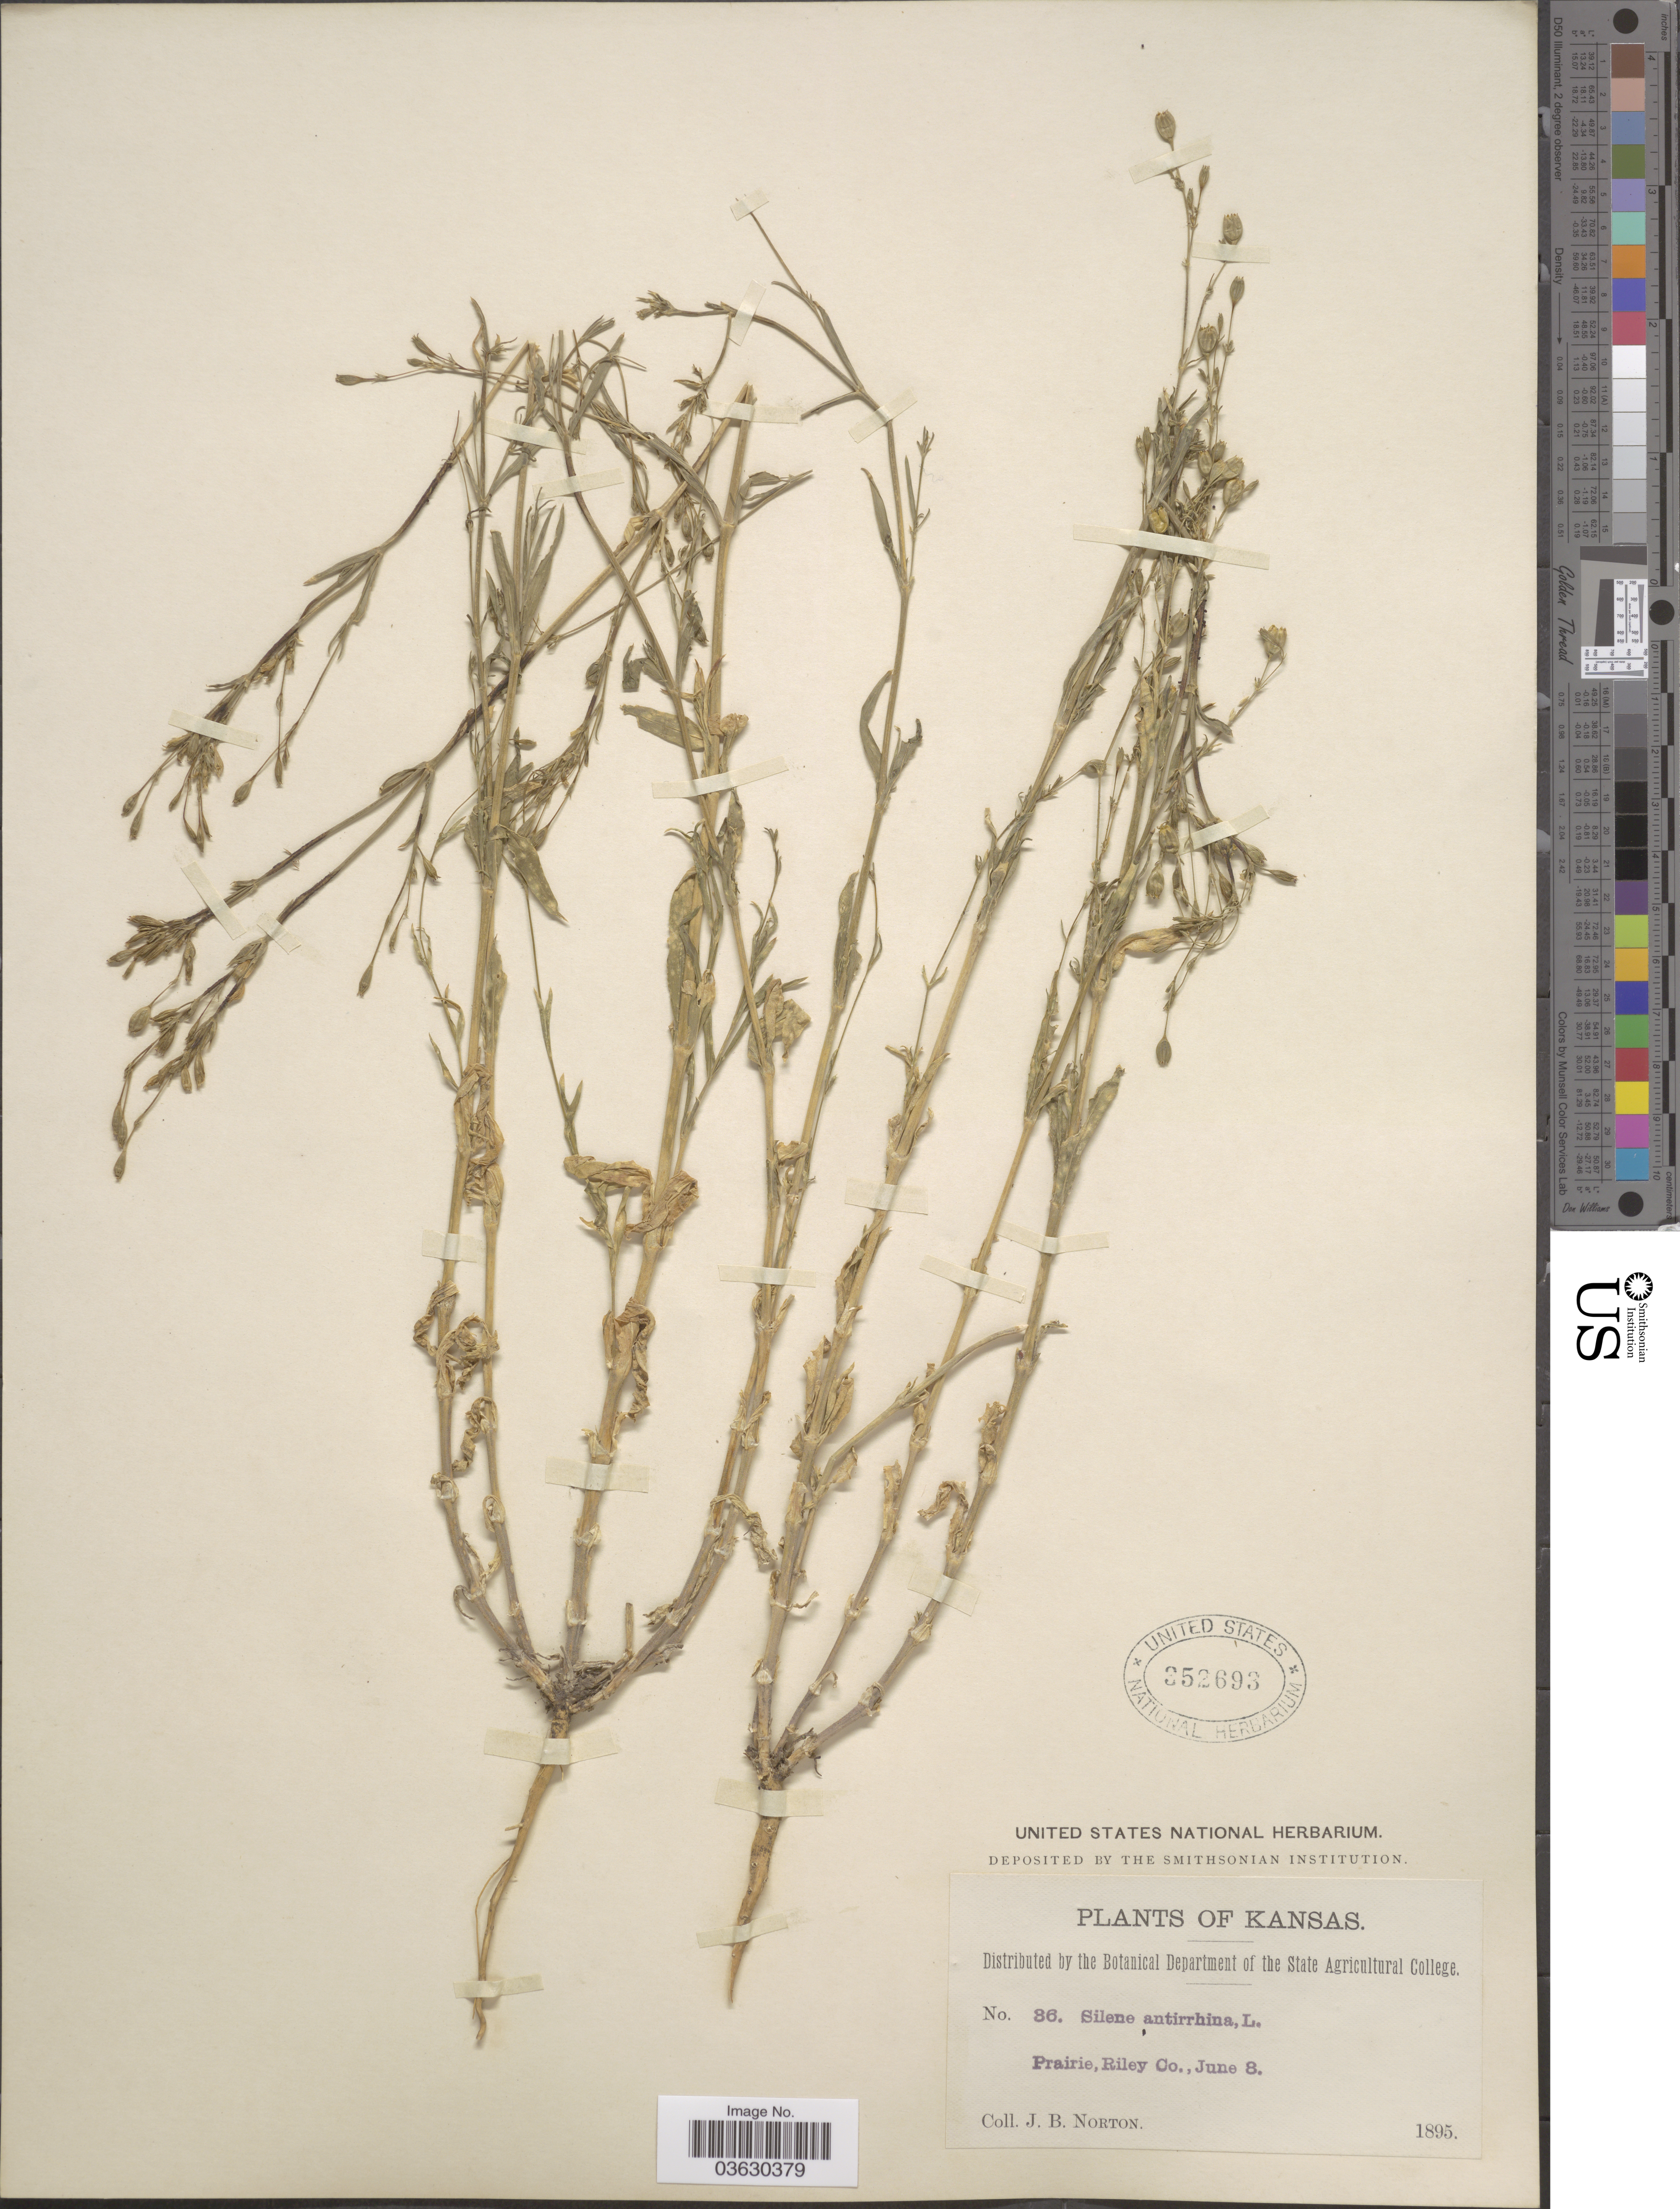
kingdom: Plantae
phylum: Tracheophyta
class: Magnoliopsida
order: Caryophyllales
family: Caryophyllaceae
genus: Silene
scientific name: Silene antirrhina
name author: L.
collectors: J. B. Norton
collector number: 36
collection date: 1895-06-08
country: United States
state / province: Kansas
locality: Prairie, Riley Co.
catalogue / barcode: US 352693